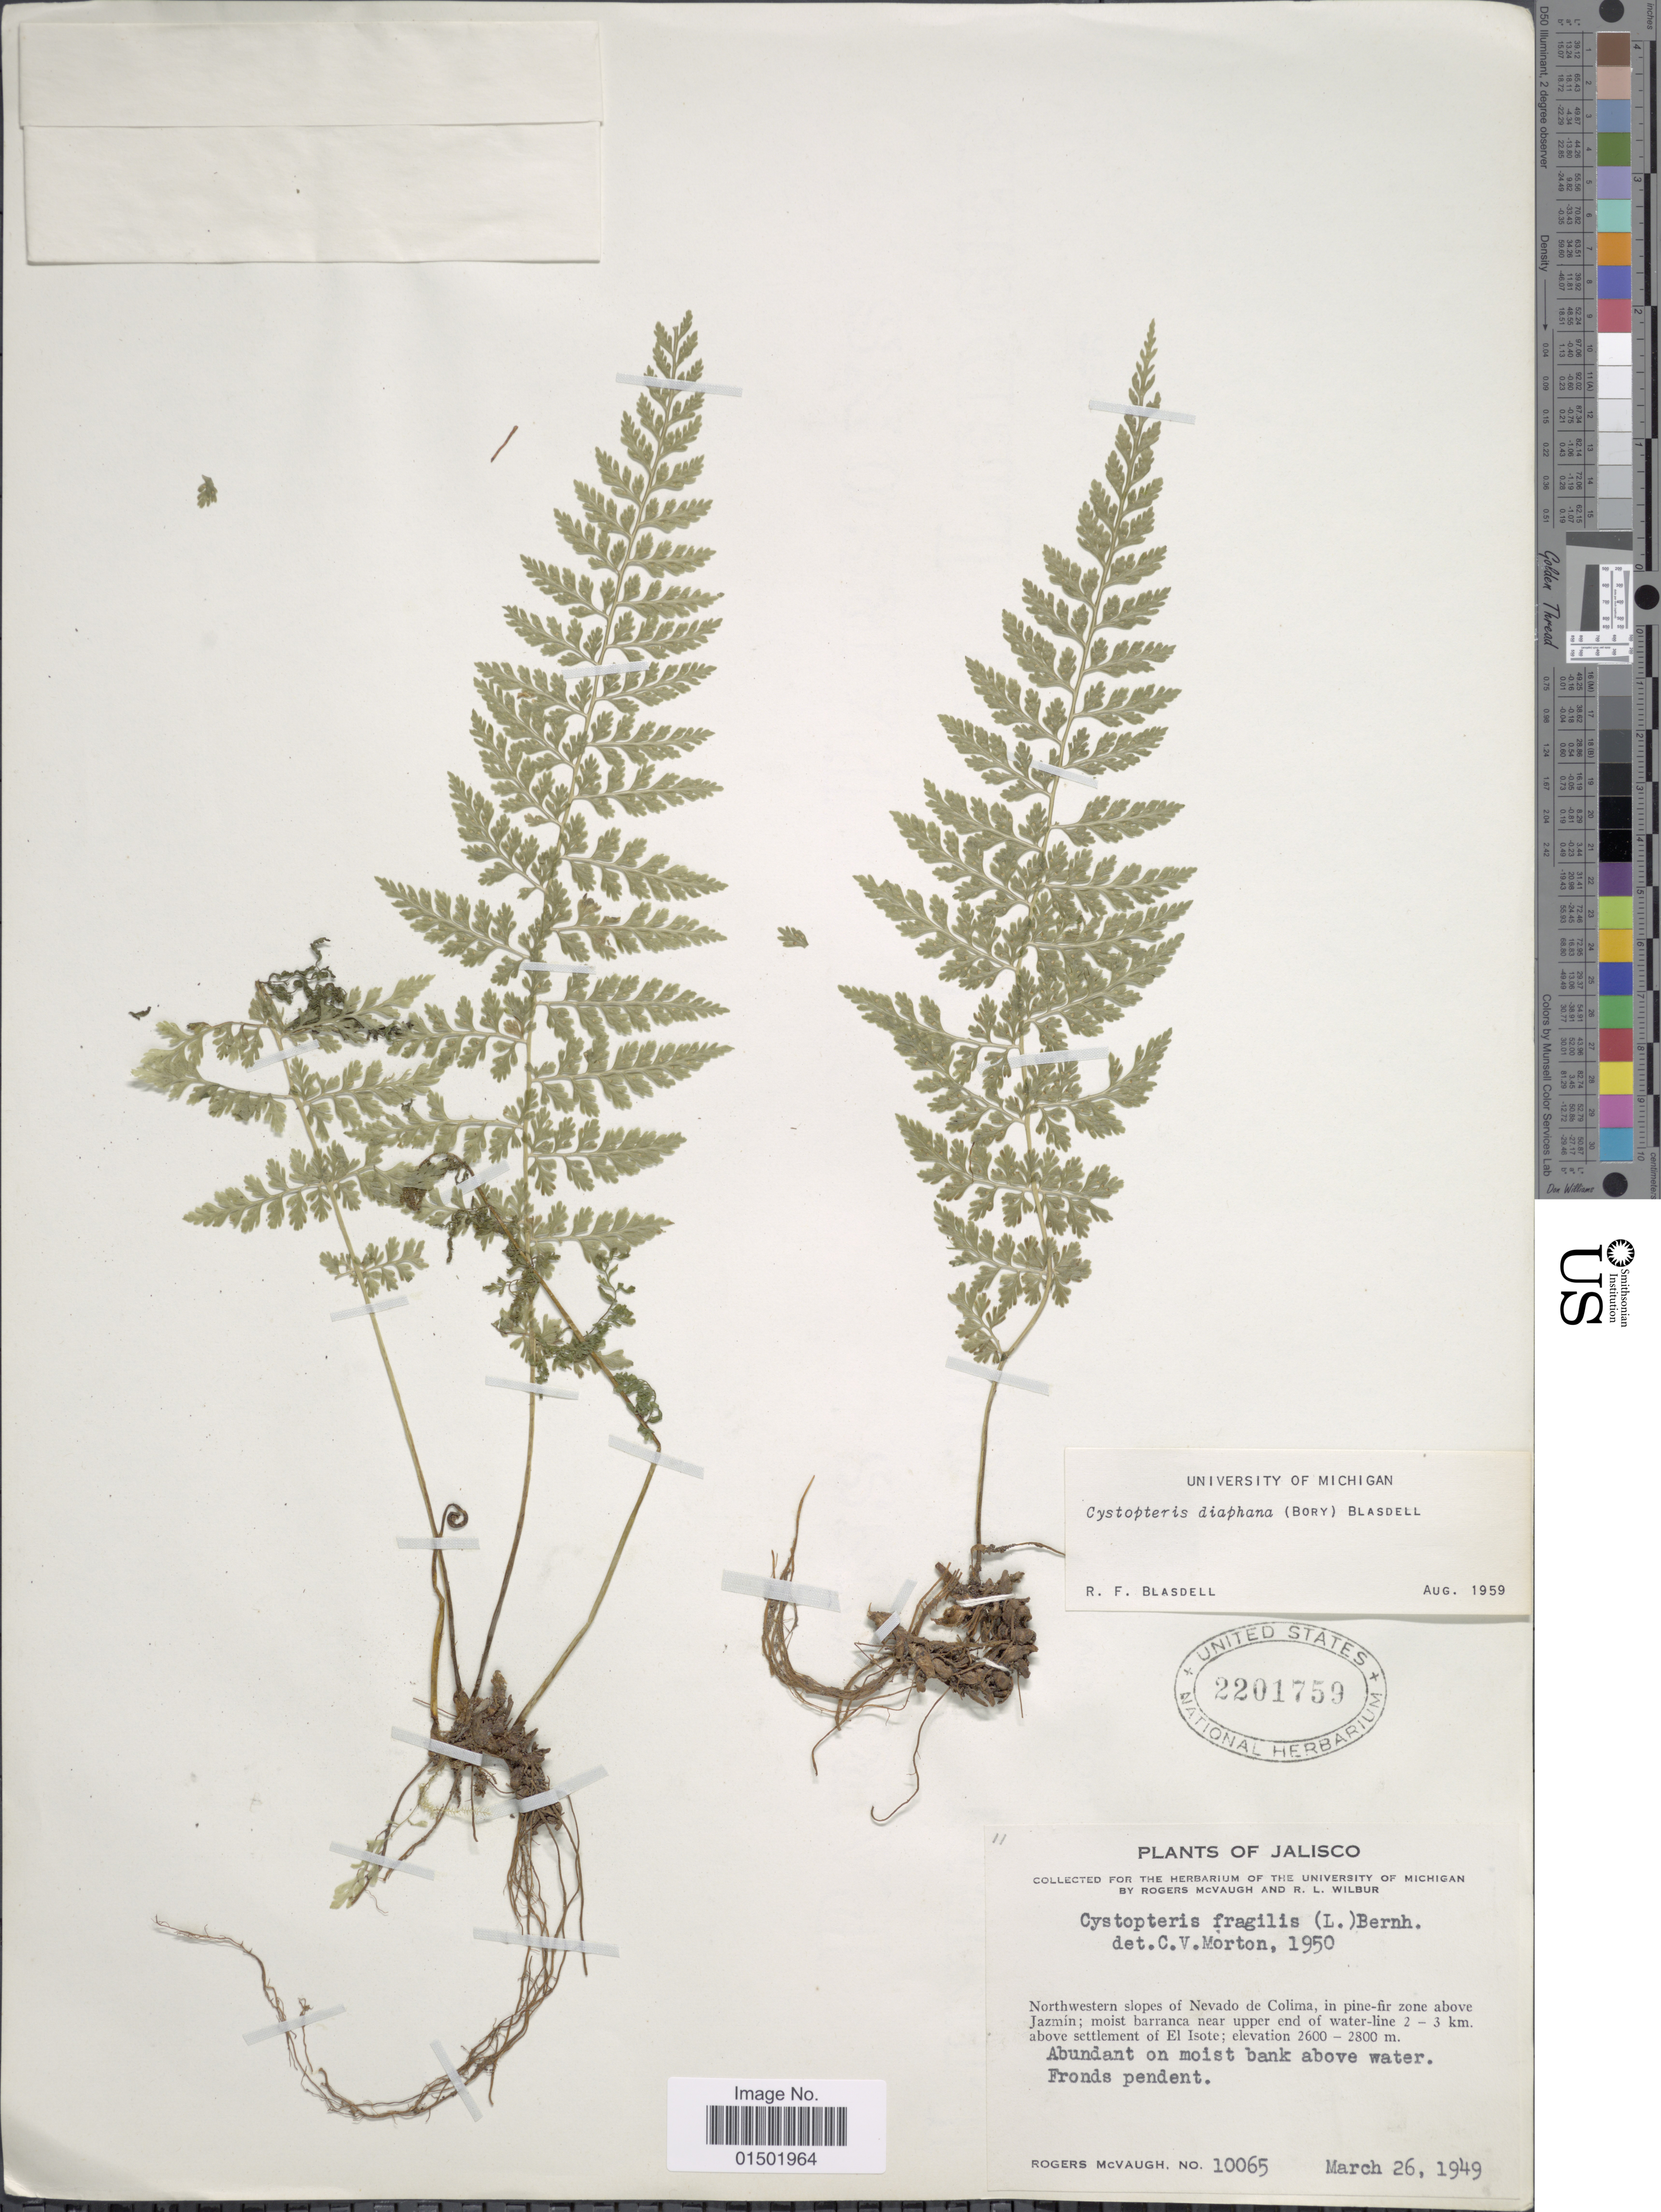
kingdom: Plantae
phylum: Tracheophyta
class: Polypodiopsida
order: Polypodiales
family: Cystopteridaceae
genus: Cystopteris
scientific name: Cystopteris diaphana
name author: (Bory) Blasdell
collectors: R. McVaugh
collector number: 10065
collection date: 1949-03-26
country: Mexico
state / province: Jalisco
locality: Northwestern slopes of Nevado de Colima, in pine-fir zone above jazmin; moist barranca near upper end of water-line 2-3 km. above settlement of El Isote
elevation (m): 2600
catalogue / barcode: US 2201759